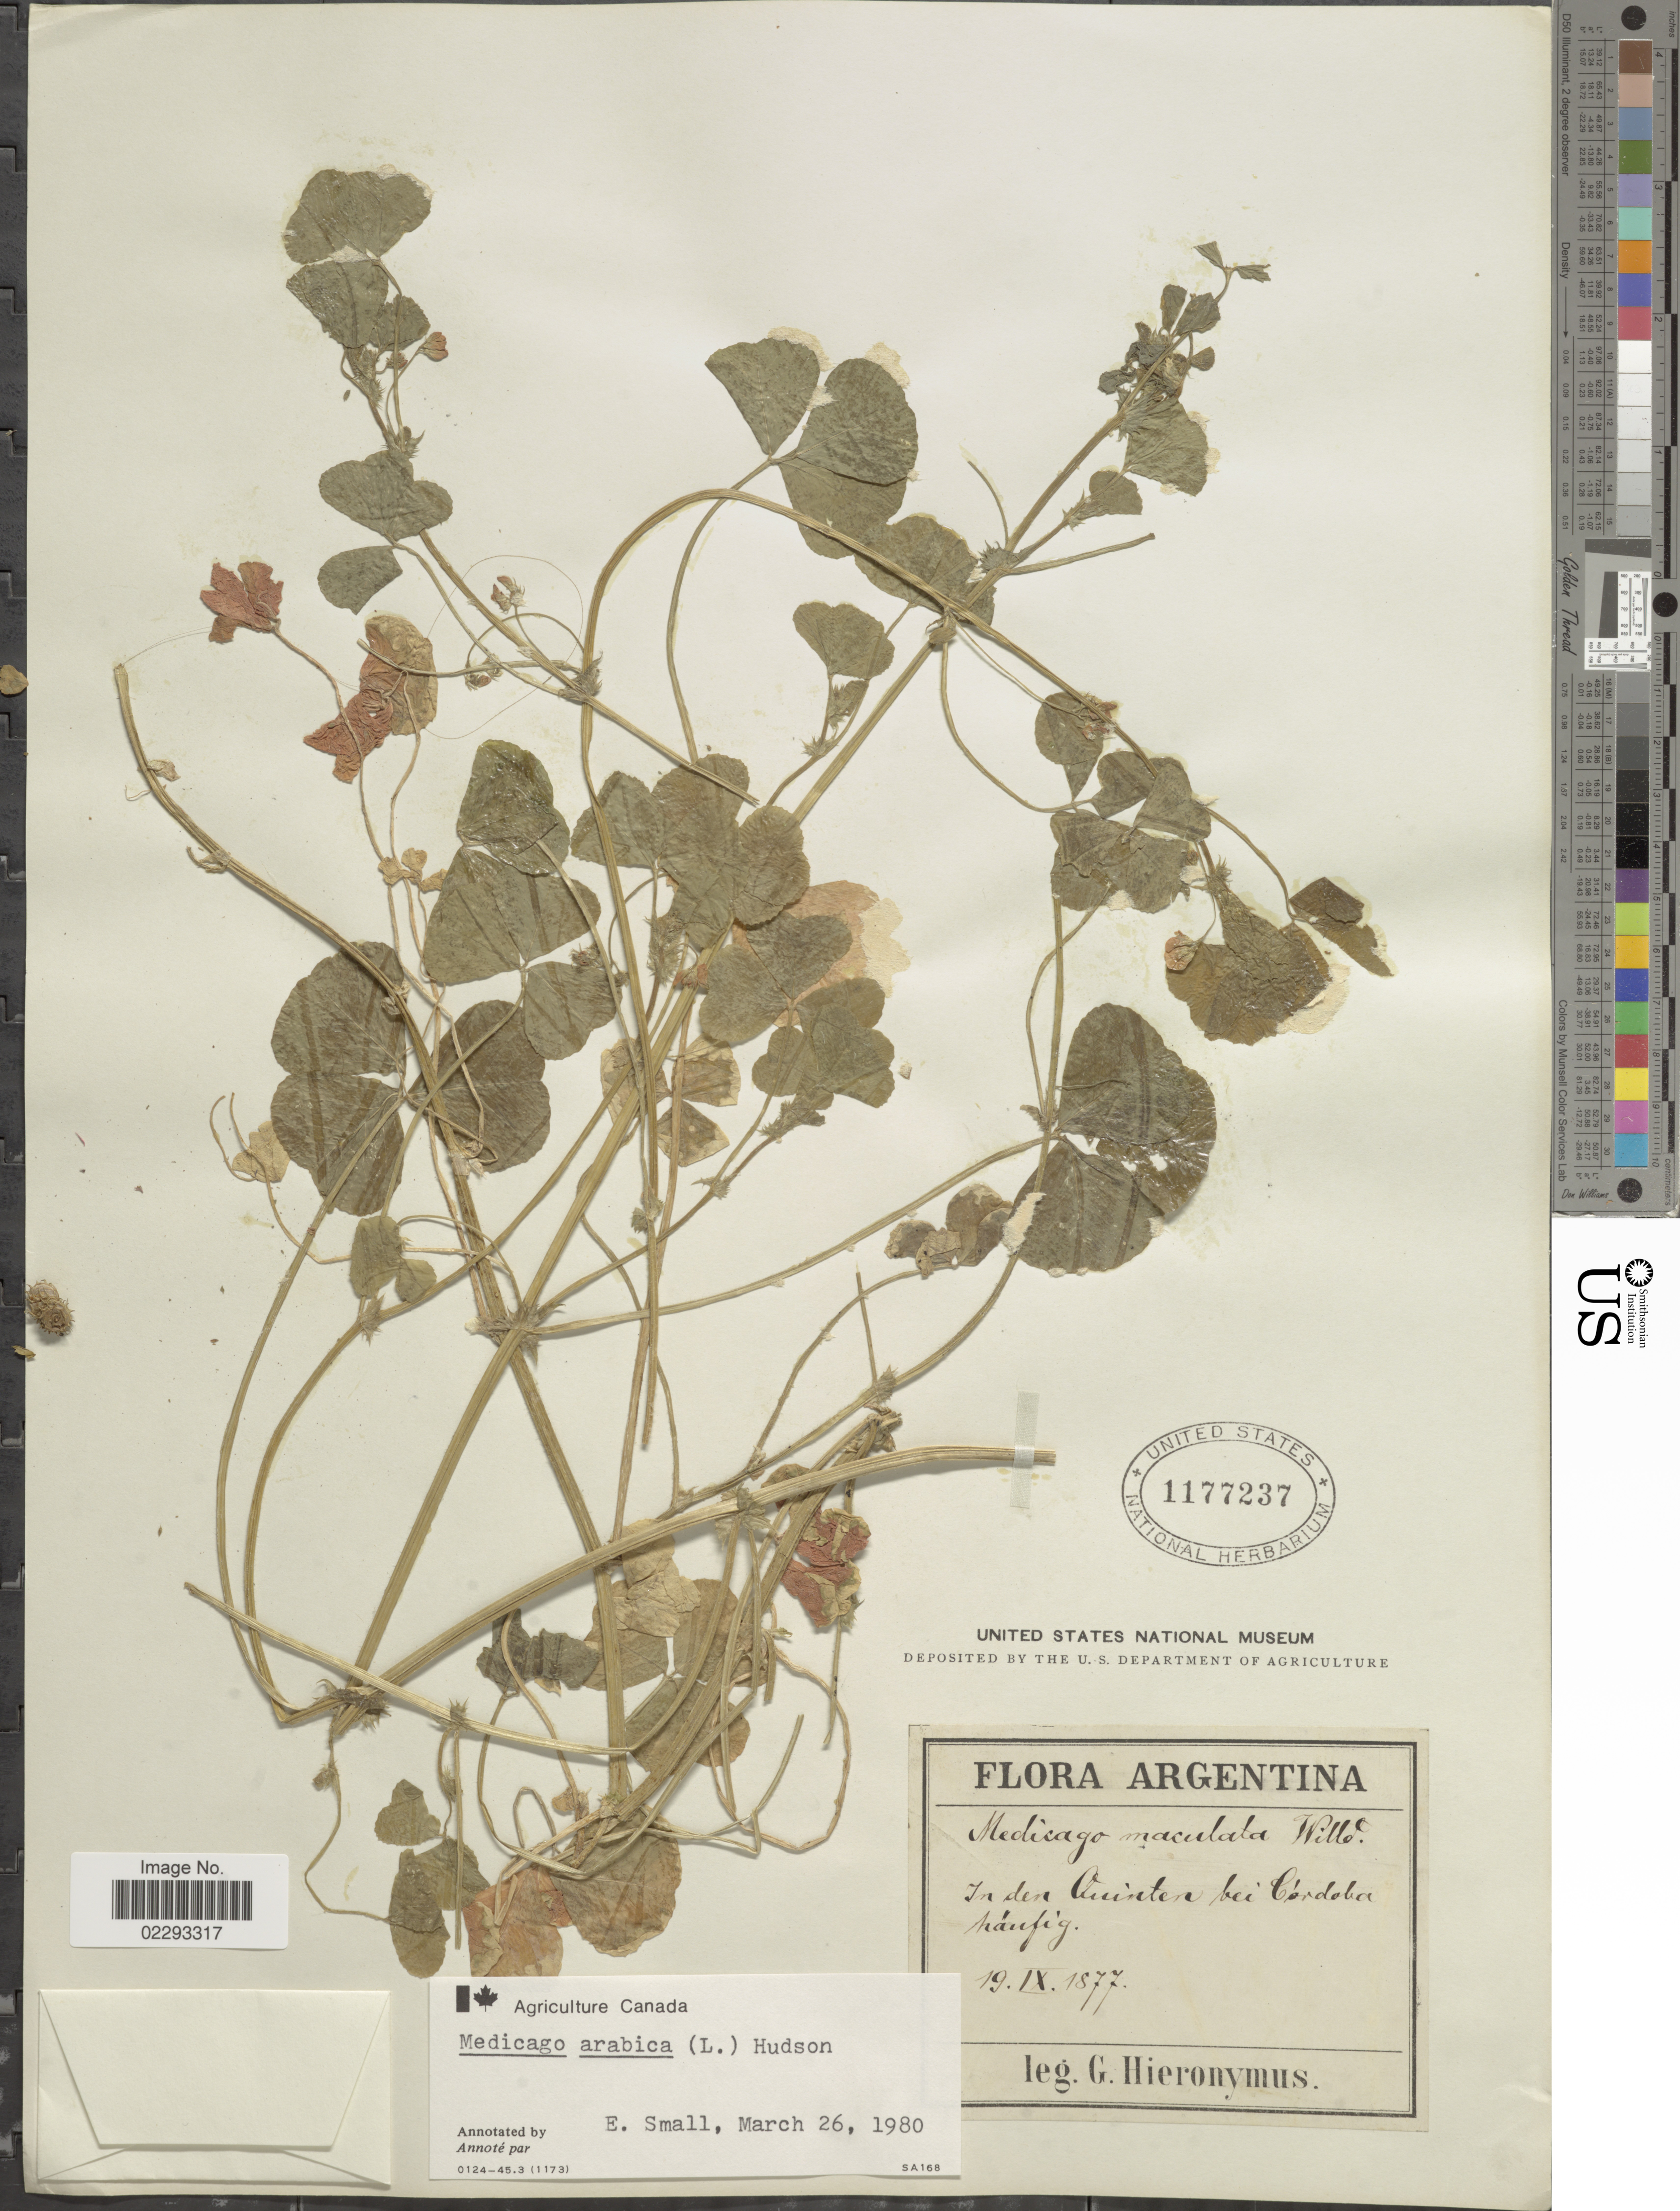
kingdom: Plantae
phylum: Tracheophyta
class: Magnoliopsida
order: Fabales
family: Fabaceae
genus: Medicago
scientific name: Medicago arabica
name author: (L.) Huds.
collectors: G. H. Hieronymus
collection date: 1877-09-19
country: Argentina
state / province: Cordoba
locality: In den Quinten bei Córdoba.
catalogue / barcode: US 1177237